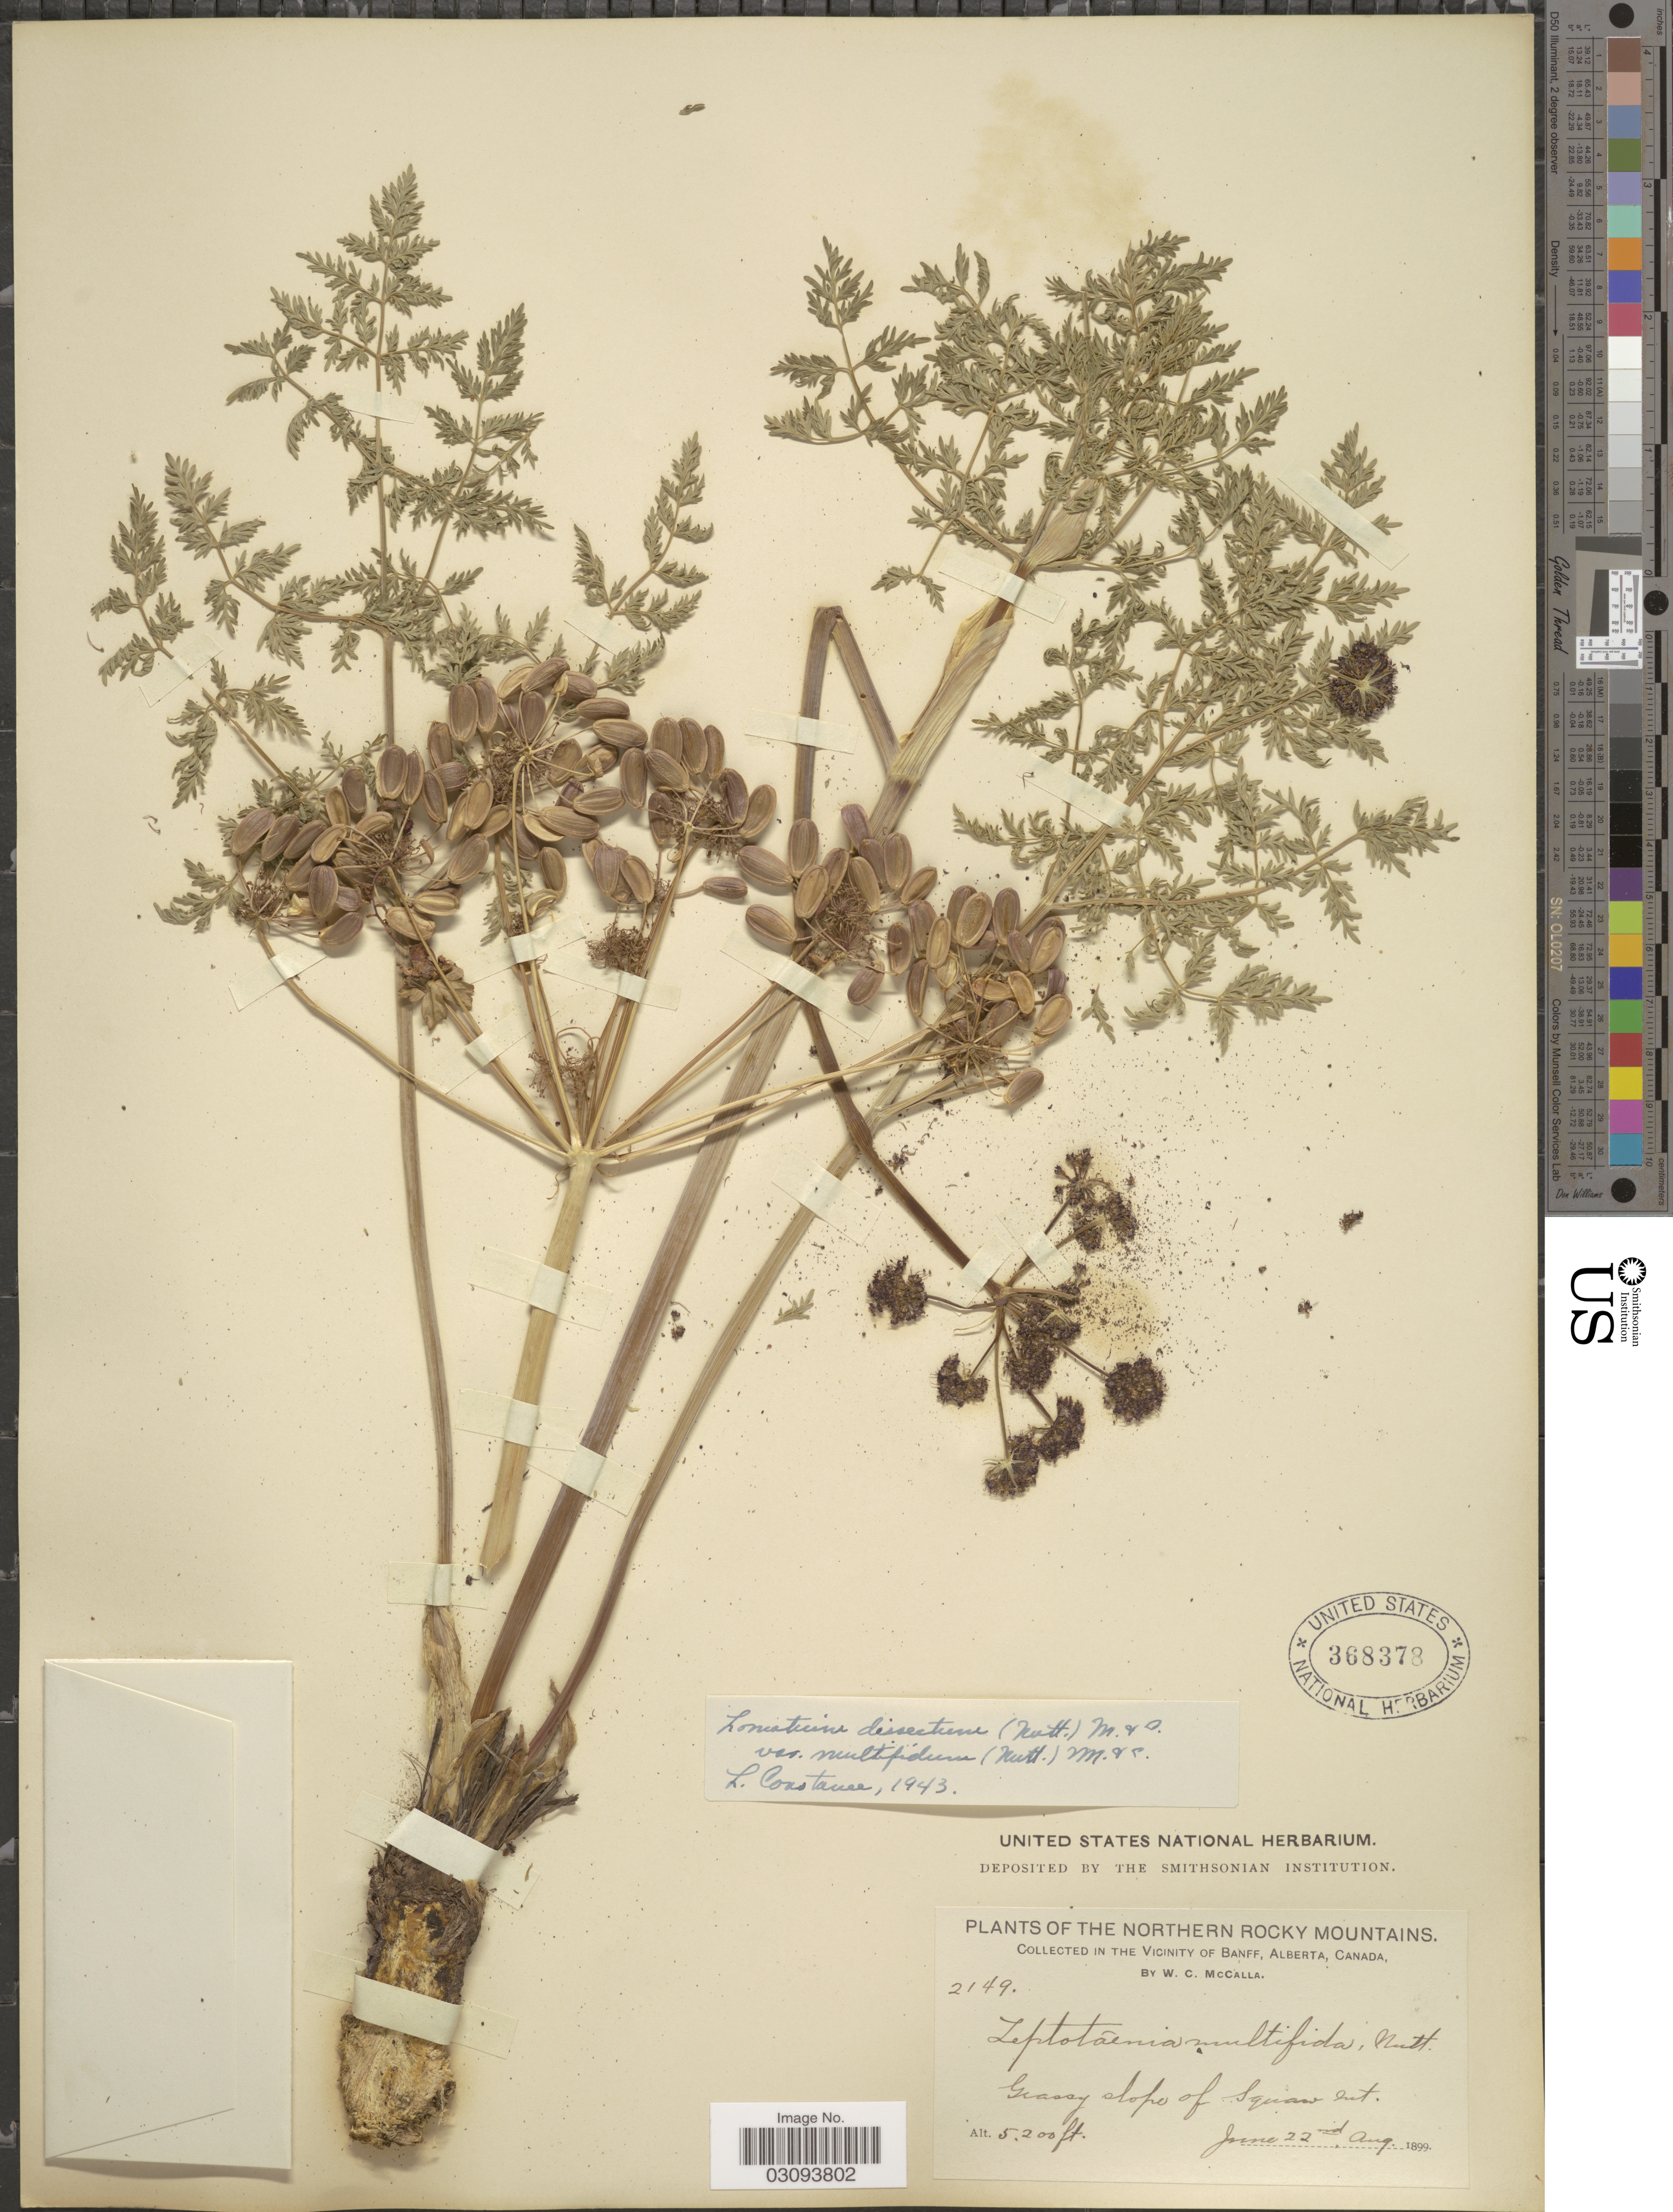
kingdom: Plantae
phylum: Tracheophyta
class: Magnoliopsida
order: Apiales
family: Apiaceae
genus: Lomatium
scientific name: Lomatium dissectum var. multifidum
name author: (Nutt.) Mathias & Constance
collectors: W. McCalla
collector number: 2149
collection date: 1899-06-22/1899-08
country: Canada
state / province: Alberta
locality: The Northern Rocky Mountains. In the Vicinity of Banff. Grassy slope of Squaw Int.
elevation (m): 1585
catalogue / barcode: US 368378